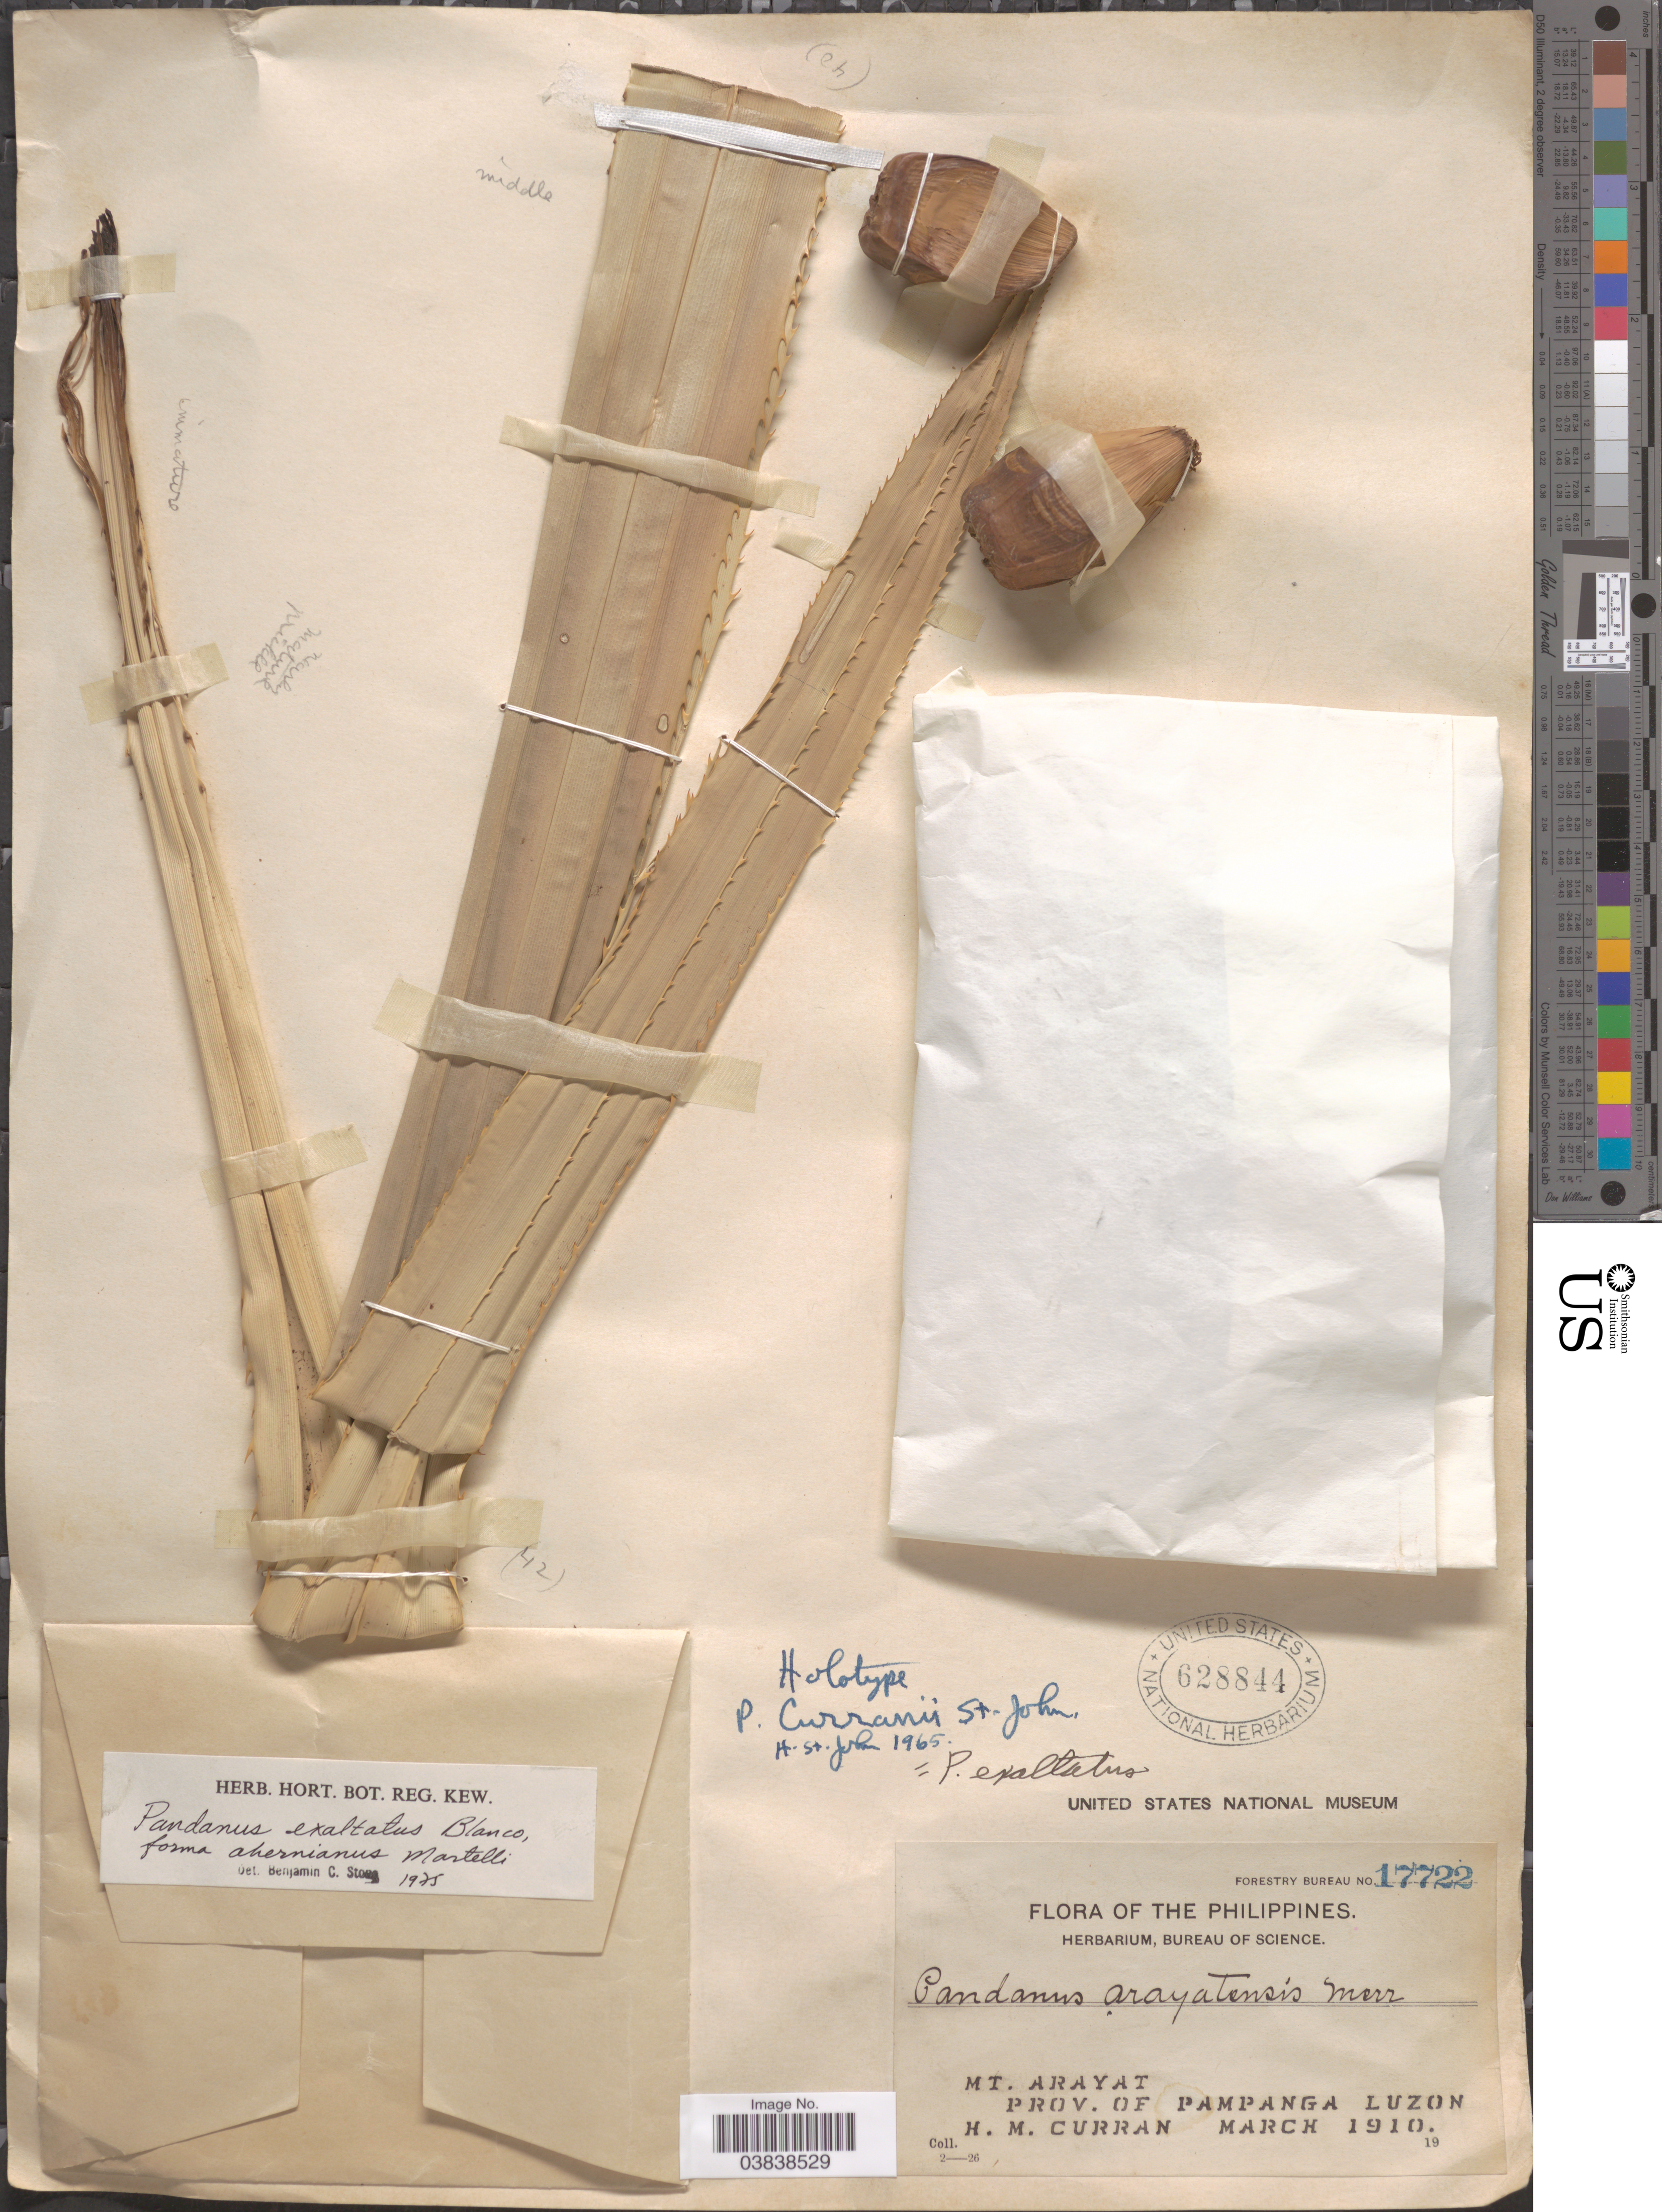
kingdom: Plantae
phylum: Tracheophyta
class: Liliopsida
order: Pandanales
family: Pandanaceae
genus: Pandanus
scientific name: Pandanus exaltatus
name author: Blanco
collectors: H. M. Curran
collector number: Forestry Bureau 17722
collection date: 1910-03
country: Philippines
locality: Mt. Arayat. Prov. of Pampanga, Luzon.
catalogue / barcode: US 628844